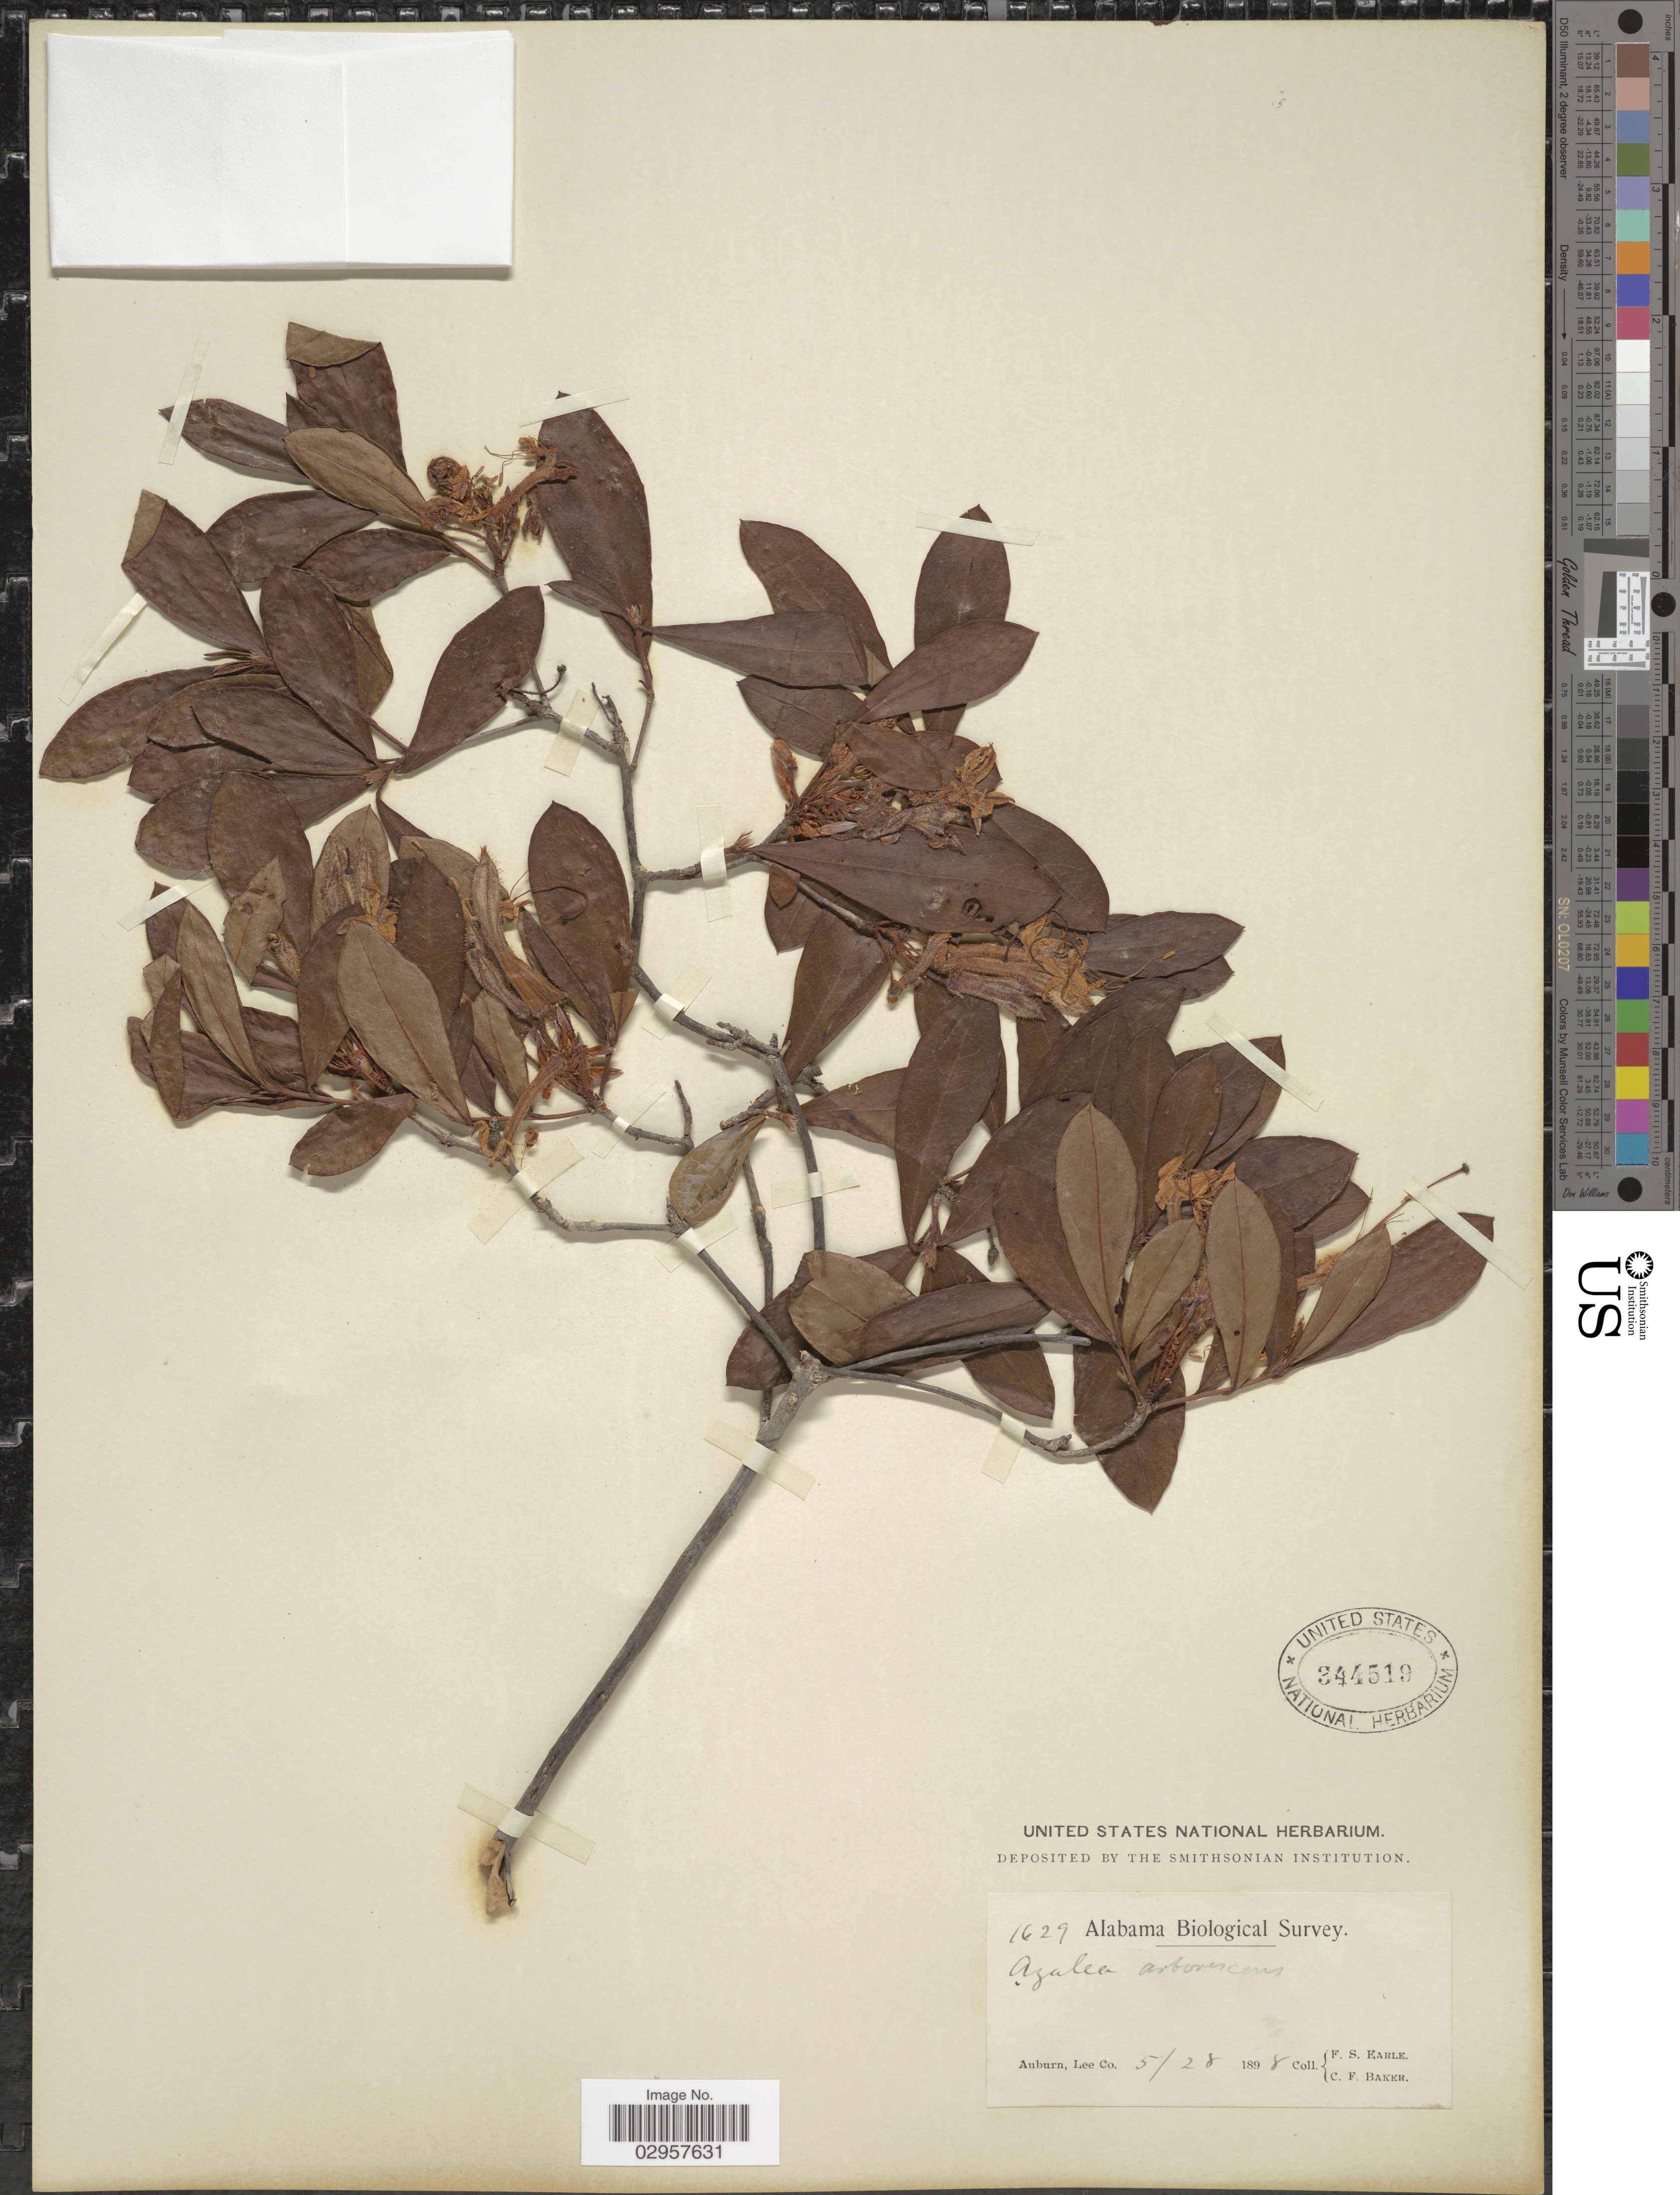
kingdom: Plantae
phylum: Tracheophyta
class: Magnoliopsida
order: Ericales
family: Ericaceae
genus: Rhododendron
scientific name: Rhododendron arborescens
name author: (Pursh) Torr.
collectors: F. S. Earle & C. F. Baker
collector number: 1629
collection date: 1898-05-28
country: United States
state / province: Alabama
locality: Auburn, Lee Co.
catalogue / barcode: US 344519